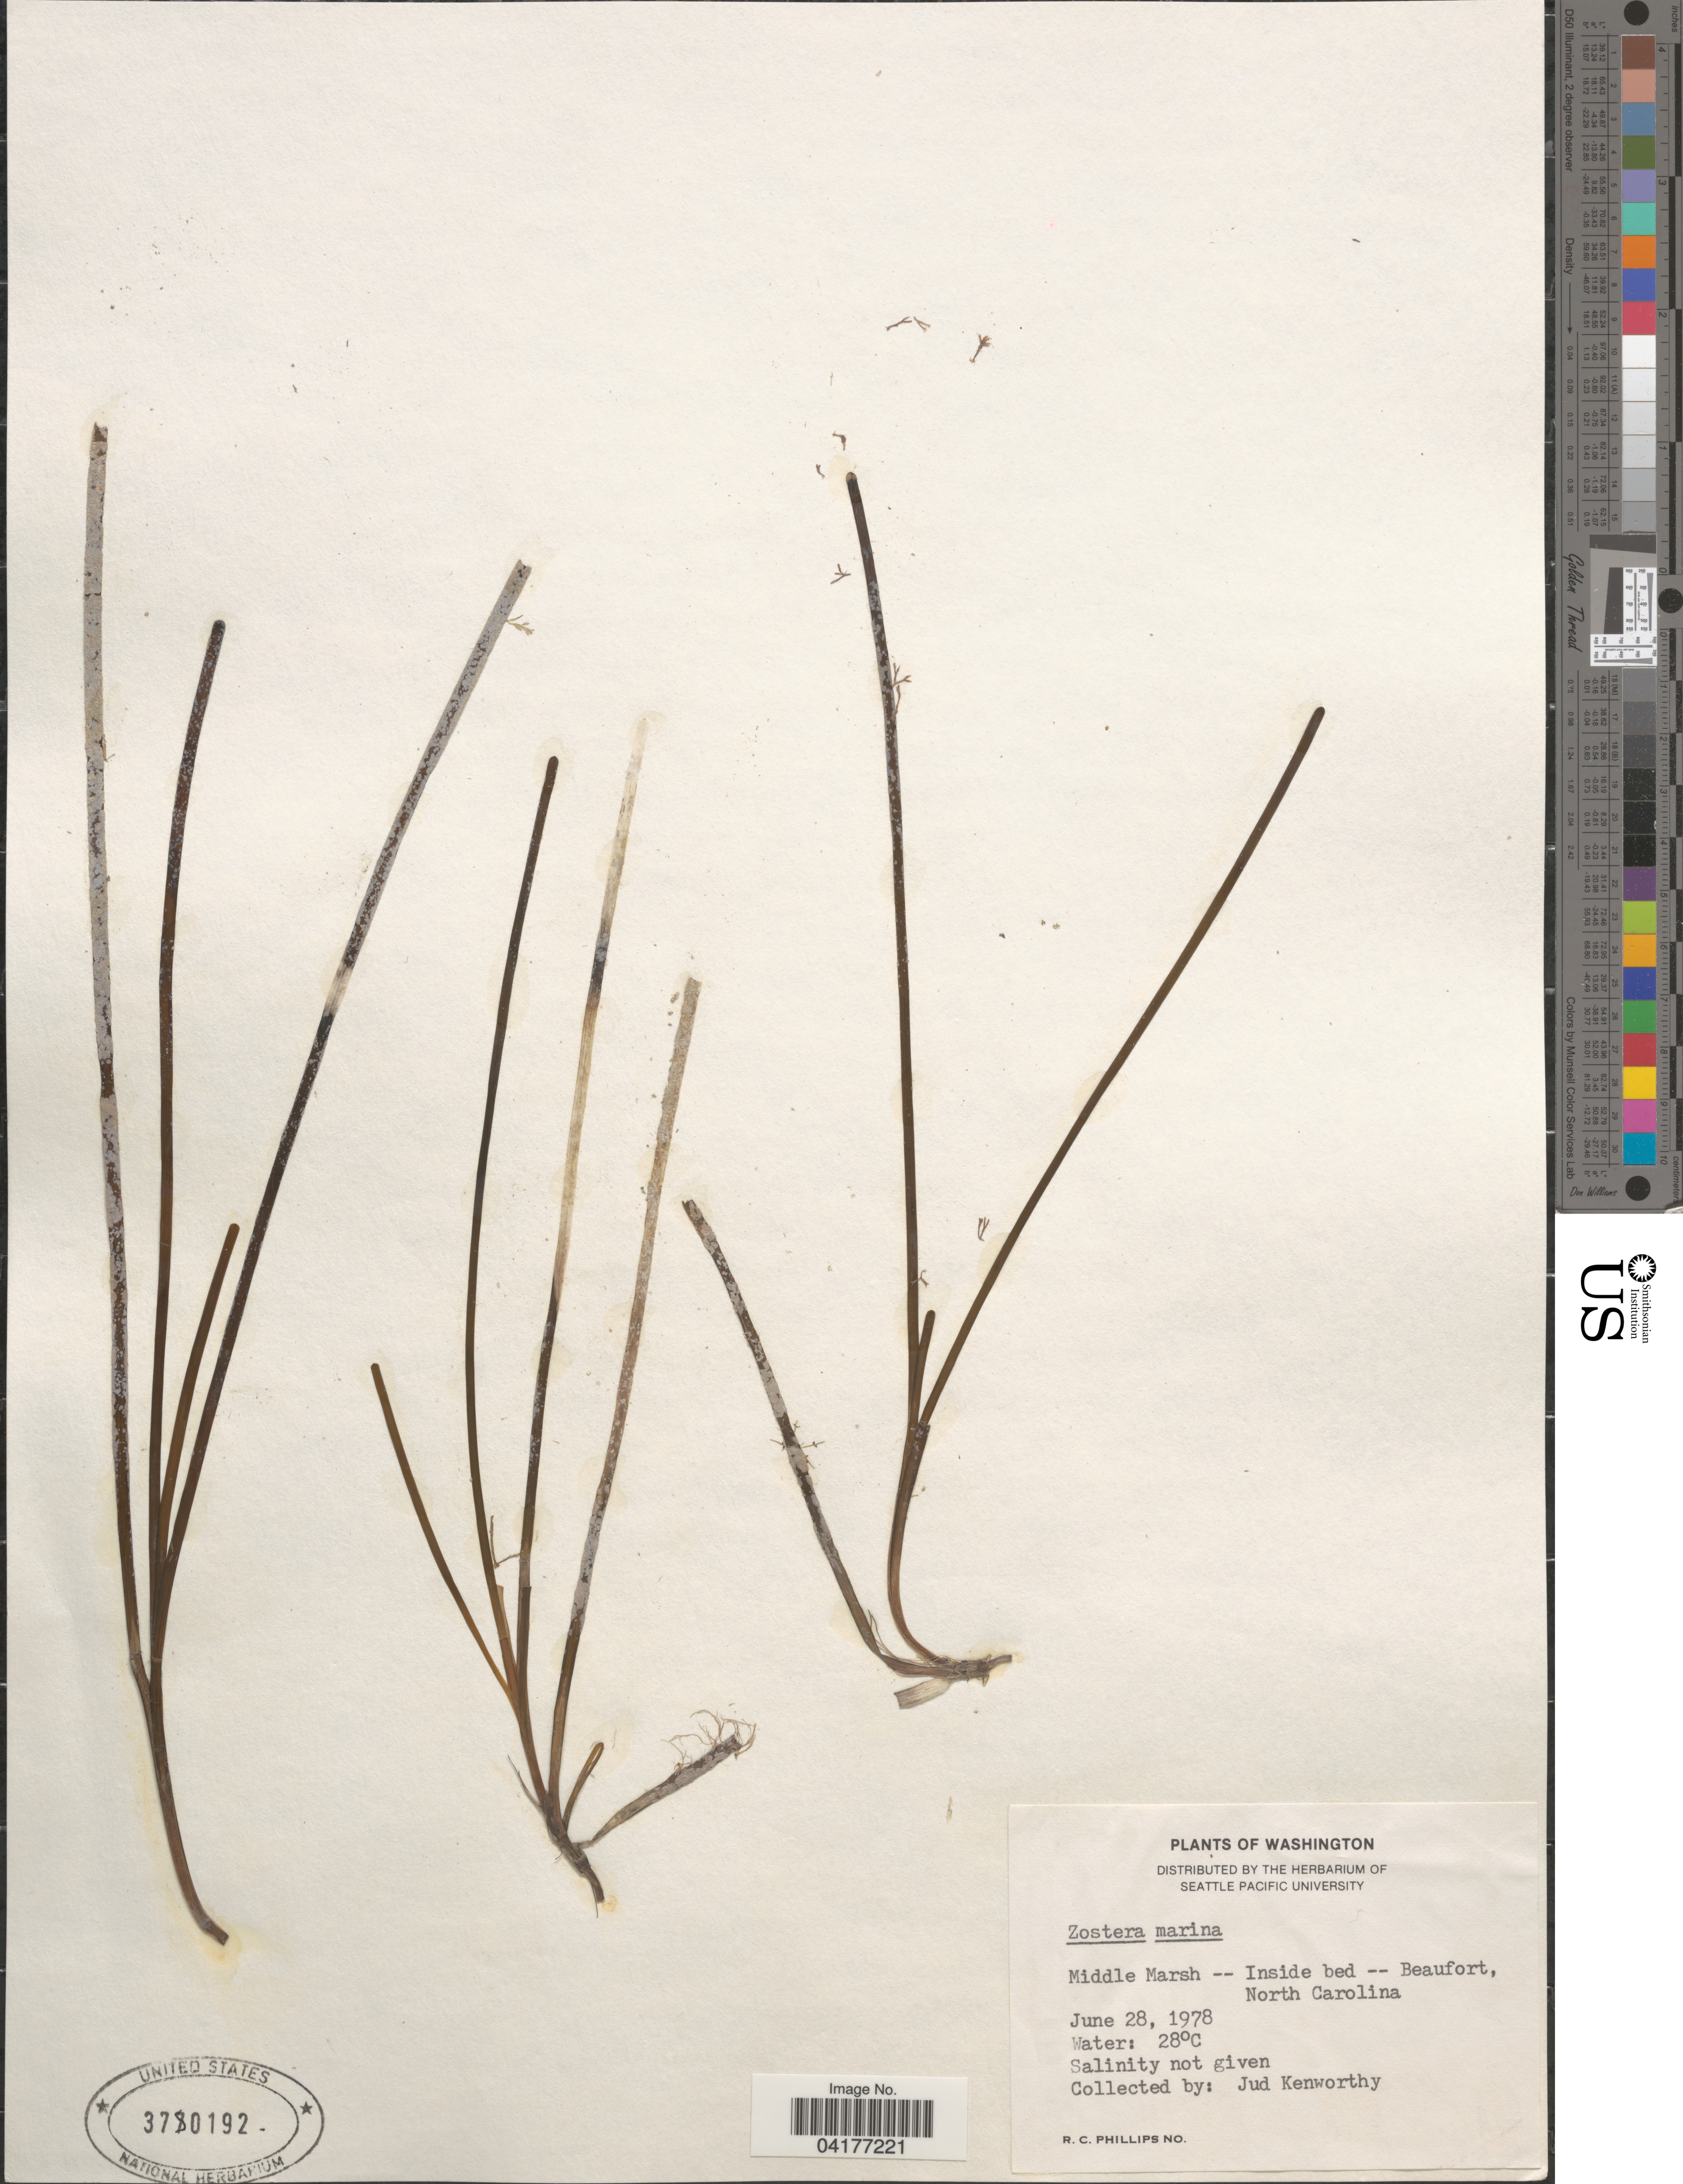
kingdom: Plantae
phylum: Tracheophyta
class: Liliopsida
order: Alismatales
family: Zosteraceae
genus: Zostera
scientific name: Zostera marina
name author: L.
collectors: J. Kenworthy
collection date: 1978-06-28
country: United States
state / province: North Carolina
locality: Middle Marsh -- Inside bed -- Beaufort.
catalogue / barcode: US 3780192